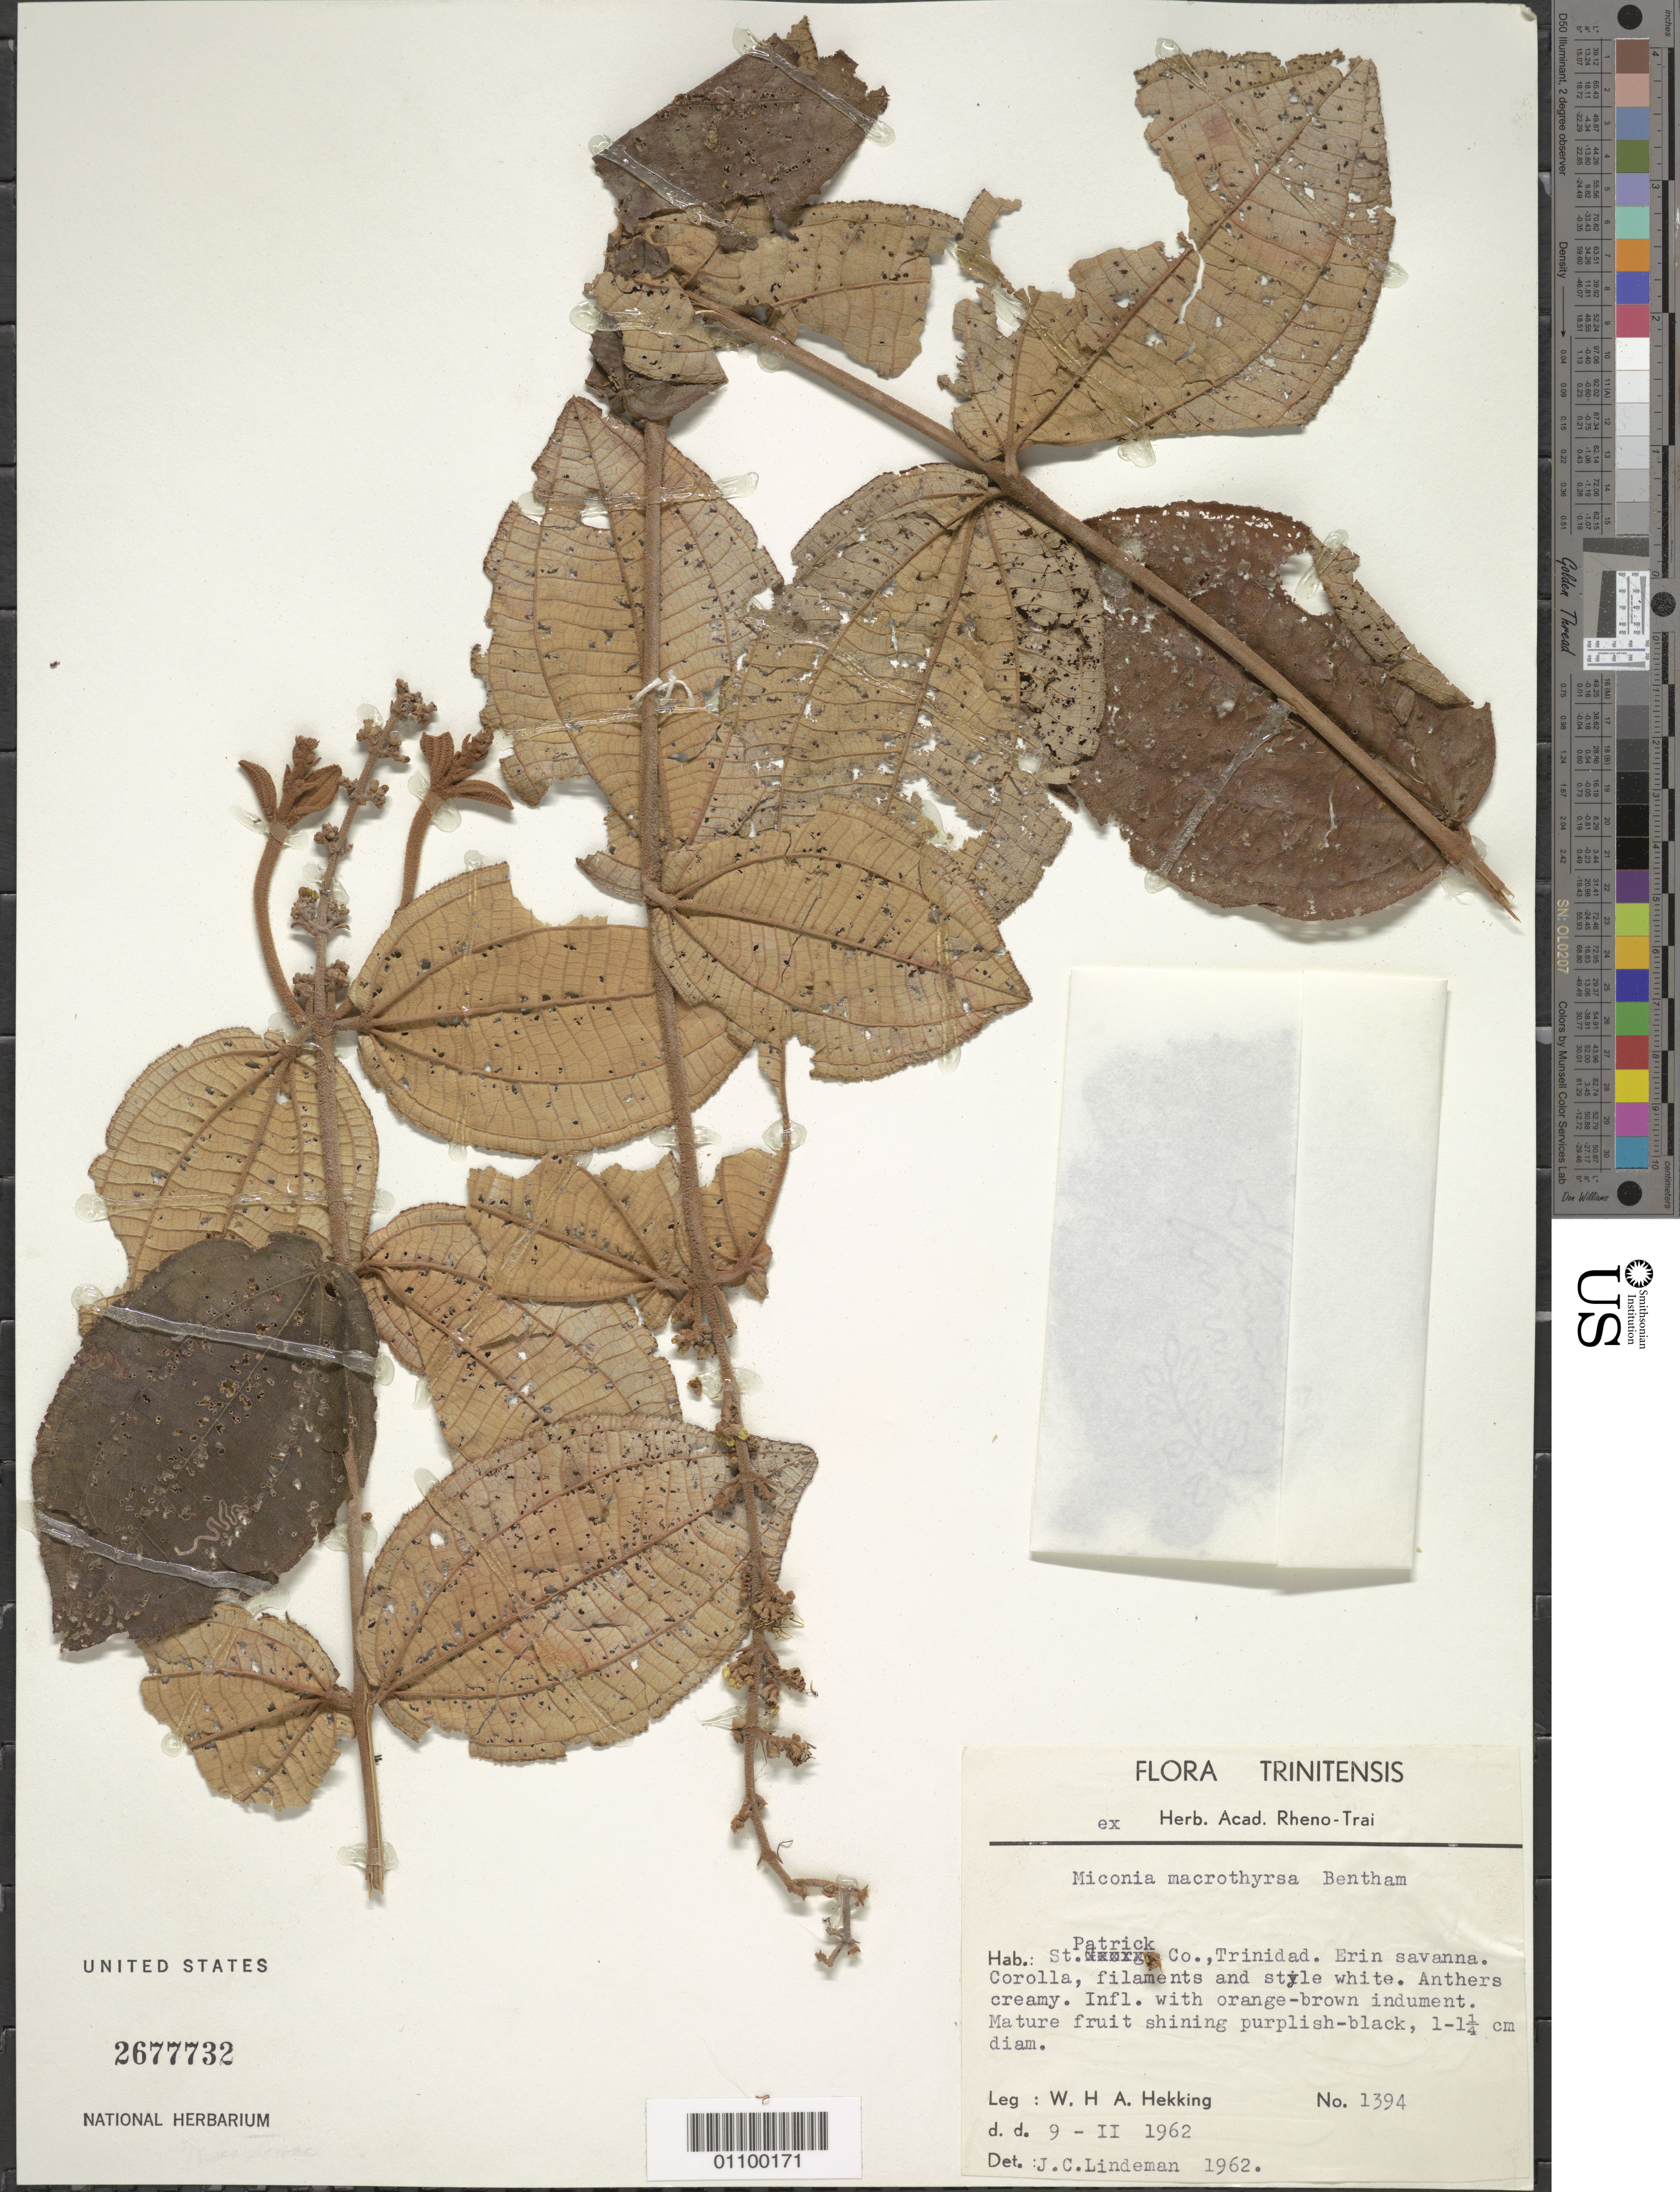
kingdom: Plantae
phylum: Tracheophyta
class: Magnoliopsida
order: Myrtales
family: Melastomataceae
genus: Miconia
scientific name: Miconia macrothyrsa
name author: Benth.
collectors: W. H. A. Hekking & J. C. Lindeman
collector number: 1394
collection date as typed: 09 Feb 1962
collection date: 1962-02-09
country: Trinidad and Tobago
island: Trinidad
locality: St. Patrick Co.; Erin savanna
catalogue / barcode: US 2677732